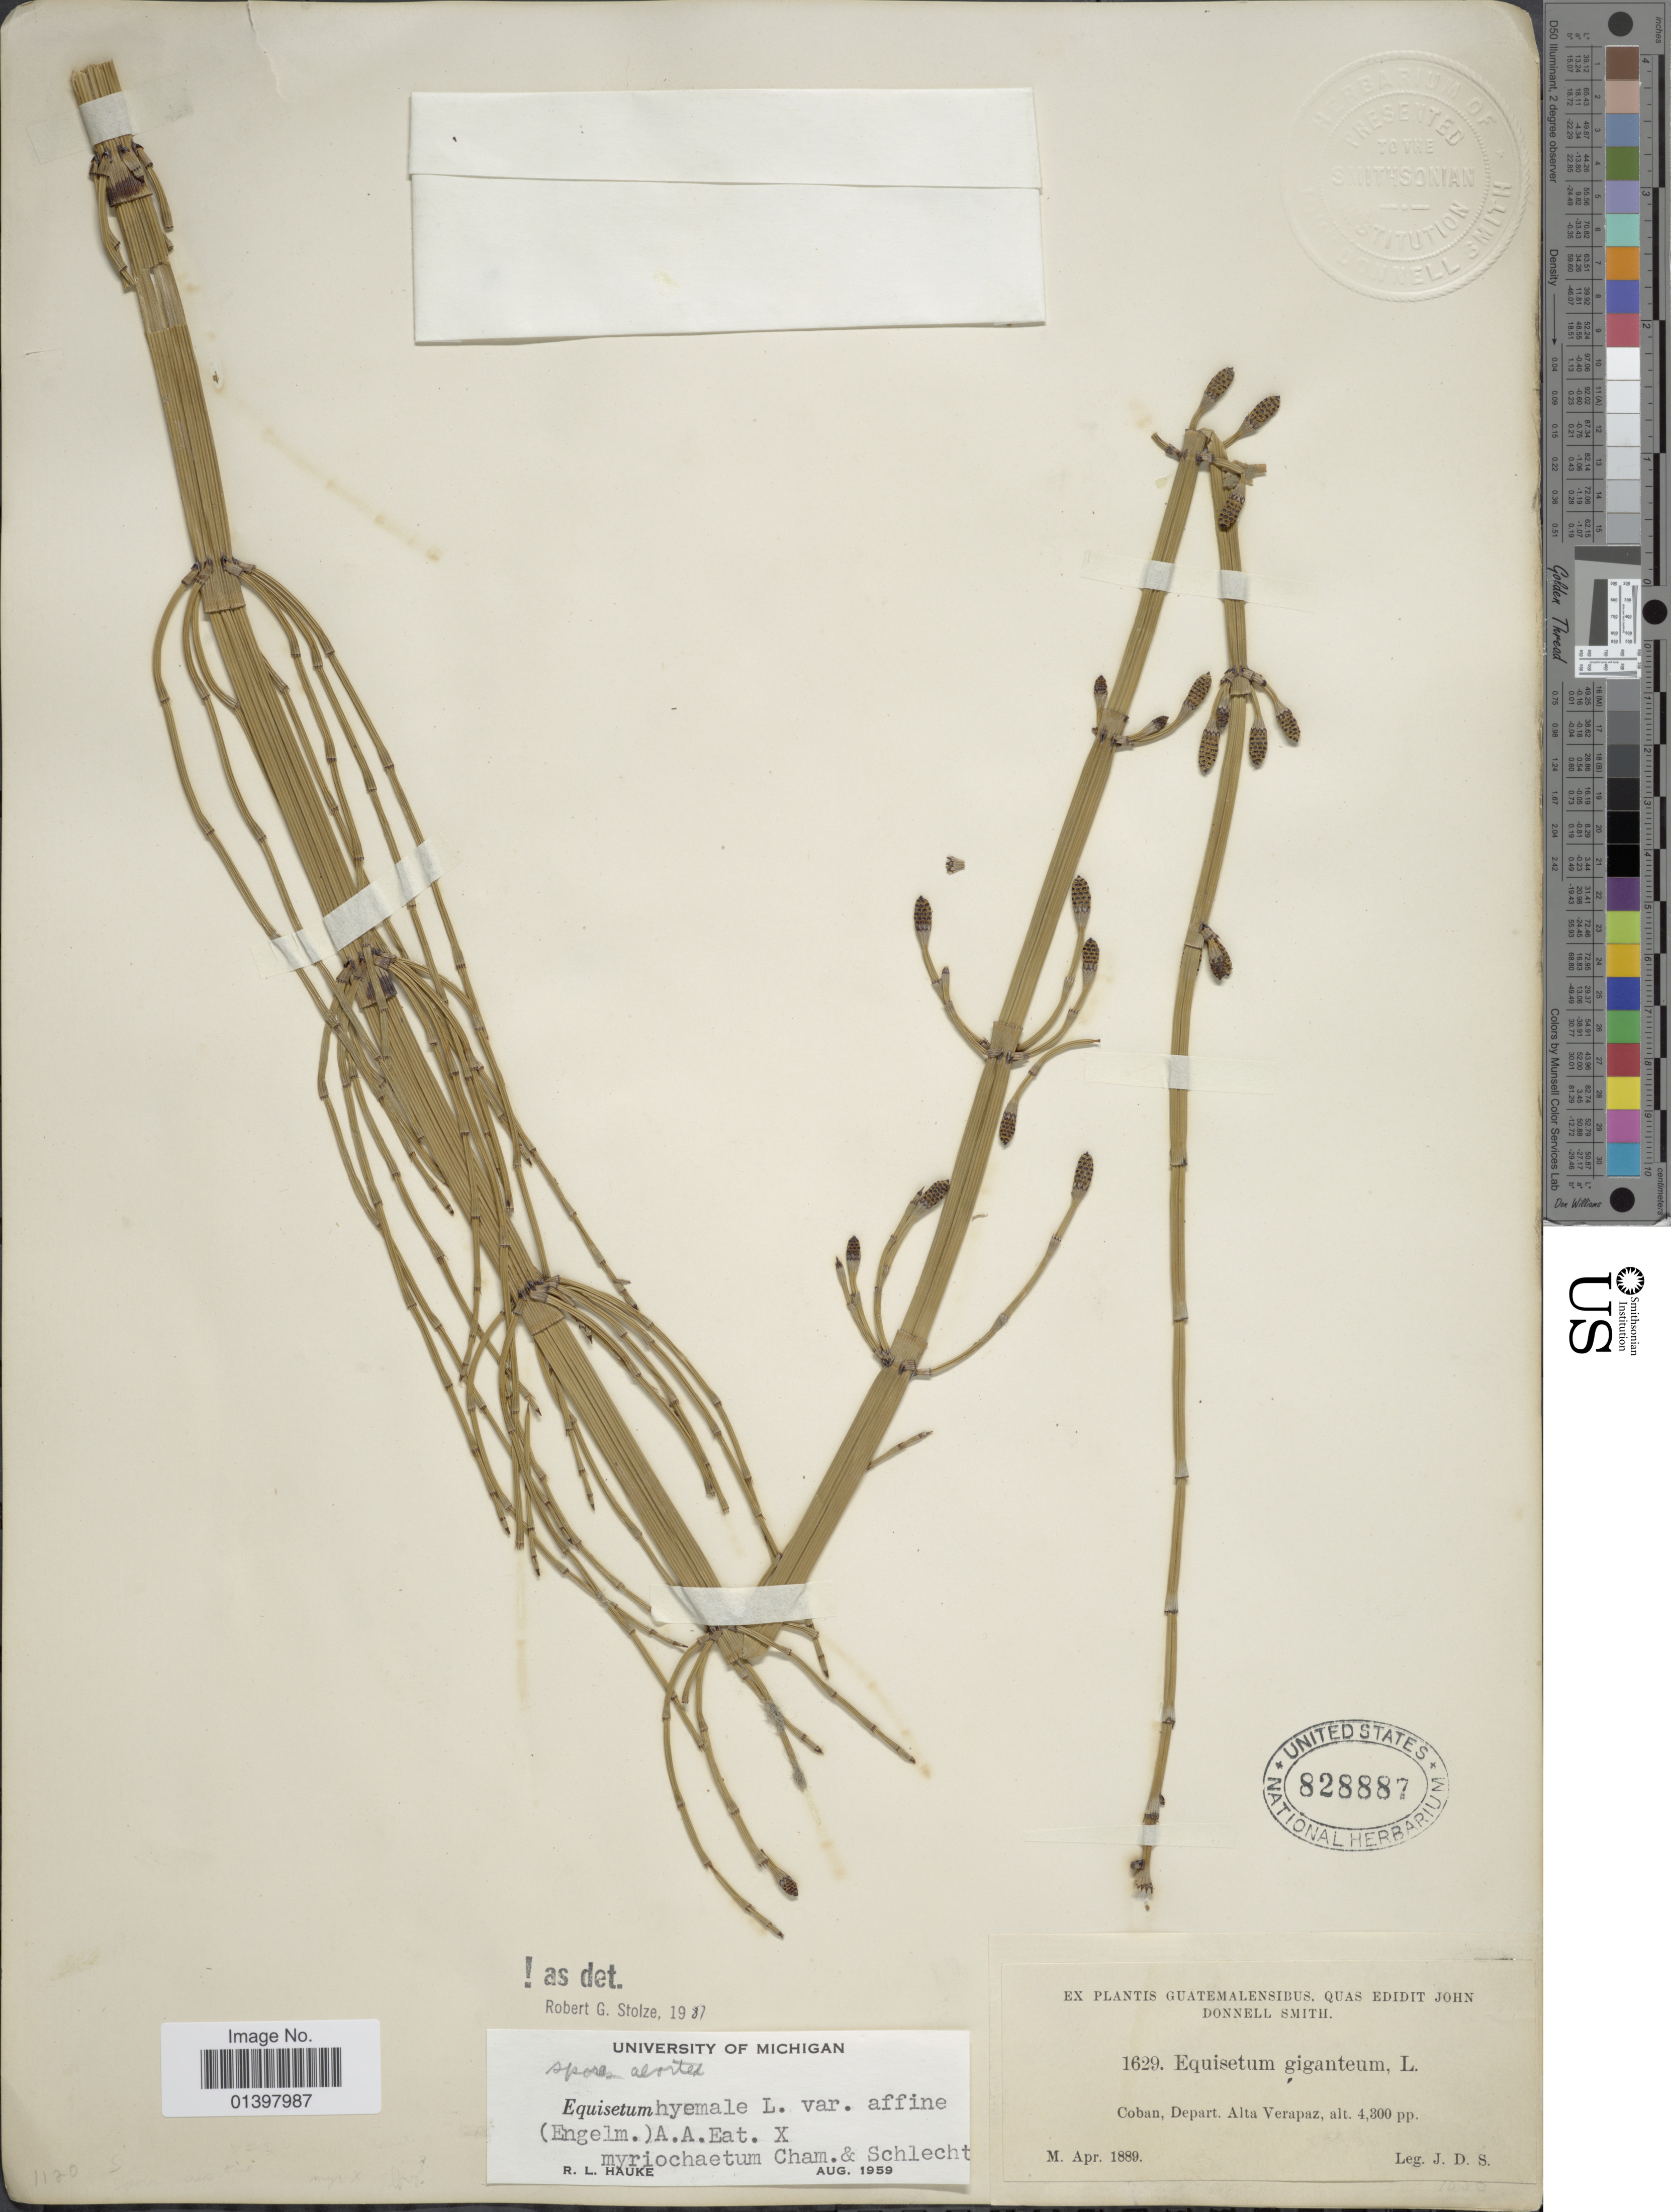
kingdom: Plantae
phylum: Tracheophyta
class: Polypodiopsida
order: Equisetales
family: Equisetaceae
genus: Equisetum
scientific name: Equisetum hyemale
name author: L.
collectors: J. Donnell Smith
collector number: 1629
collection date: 1889-04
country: Guatemala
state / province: Alta Verapaz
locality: Coban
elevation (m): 1311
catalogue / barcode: US 828887